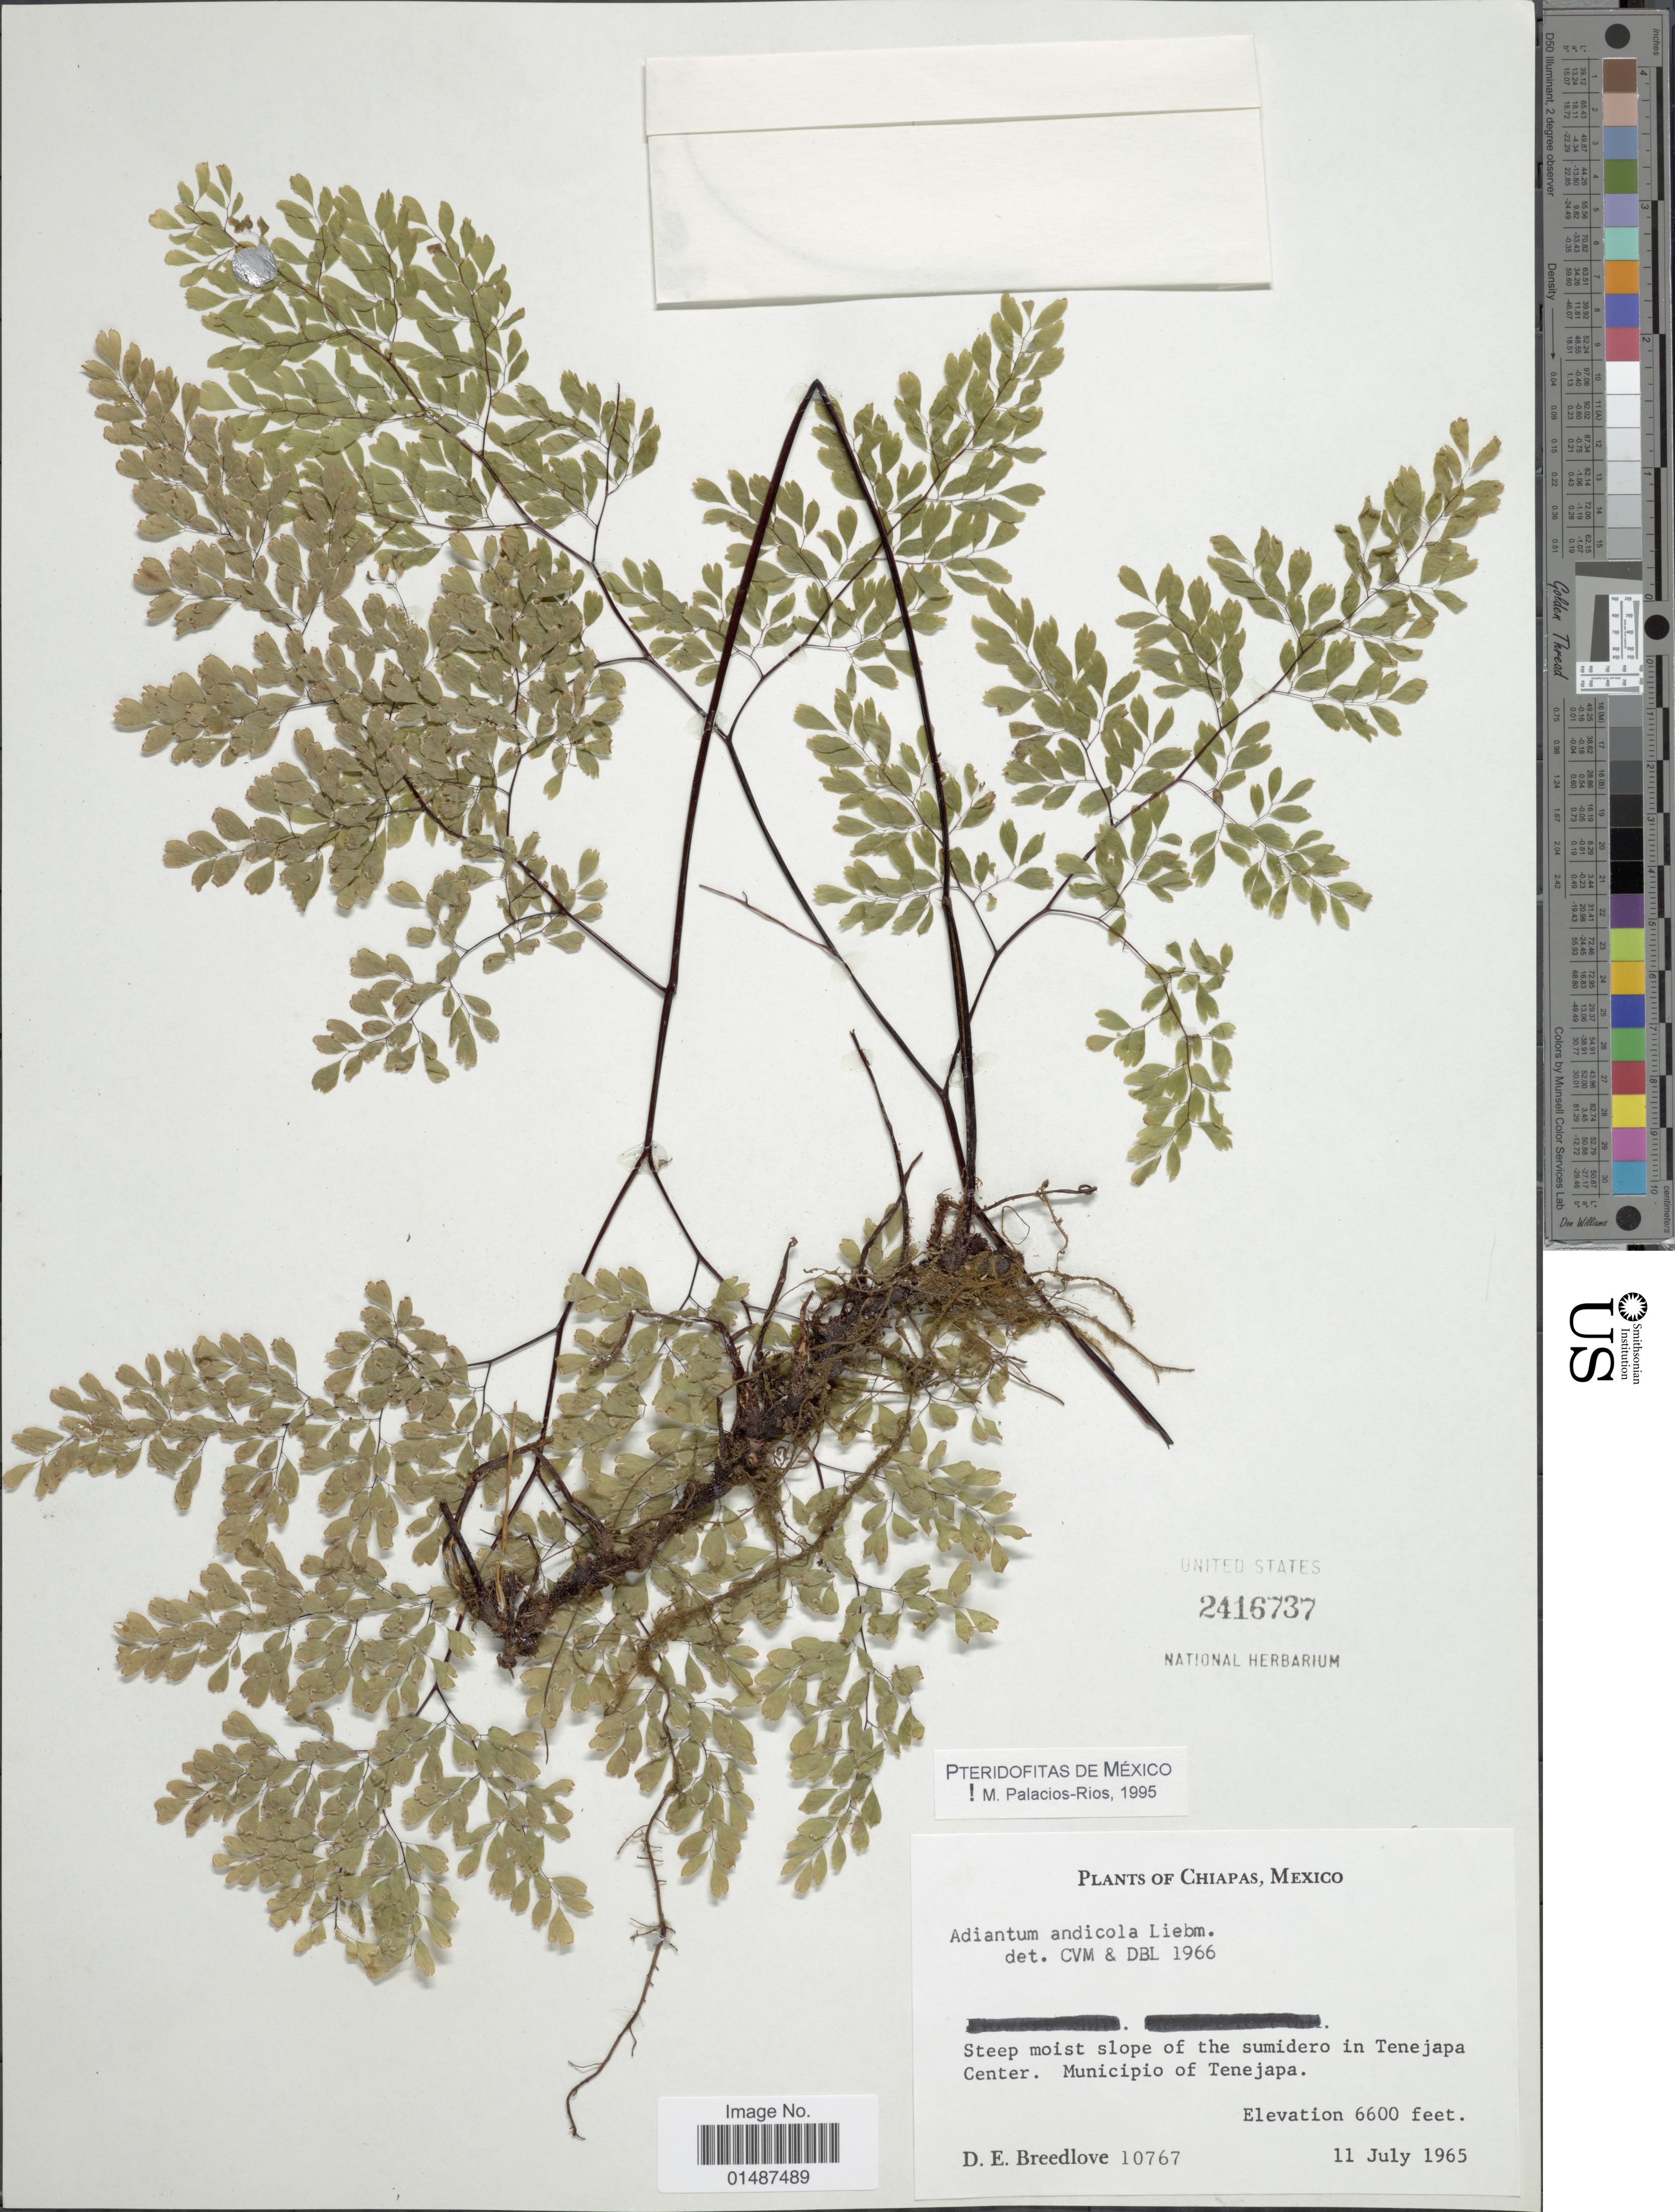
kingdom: Plantae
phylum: Tracheophyta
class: Polypodiopsida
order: Polypodiales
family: Pteridaceae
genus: Adiantum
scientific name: Adiantum andicola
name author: Liebm.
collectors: D. E. Breedlove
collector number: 10767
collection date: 1965-07-11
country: Mexico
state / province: Chiapas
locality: Steep moist slopw of the sumidero in Tenejapa Center, Municipio of Tenejapa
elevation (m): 2012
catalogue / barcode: US 2416737